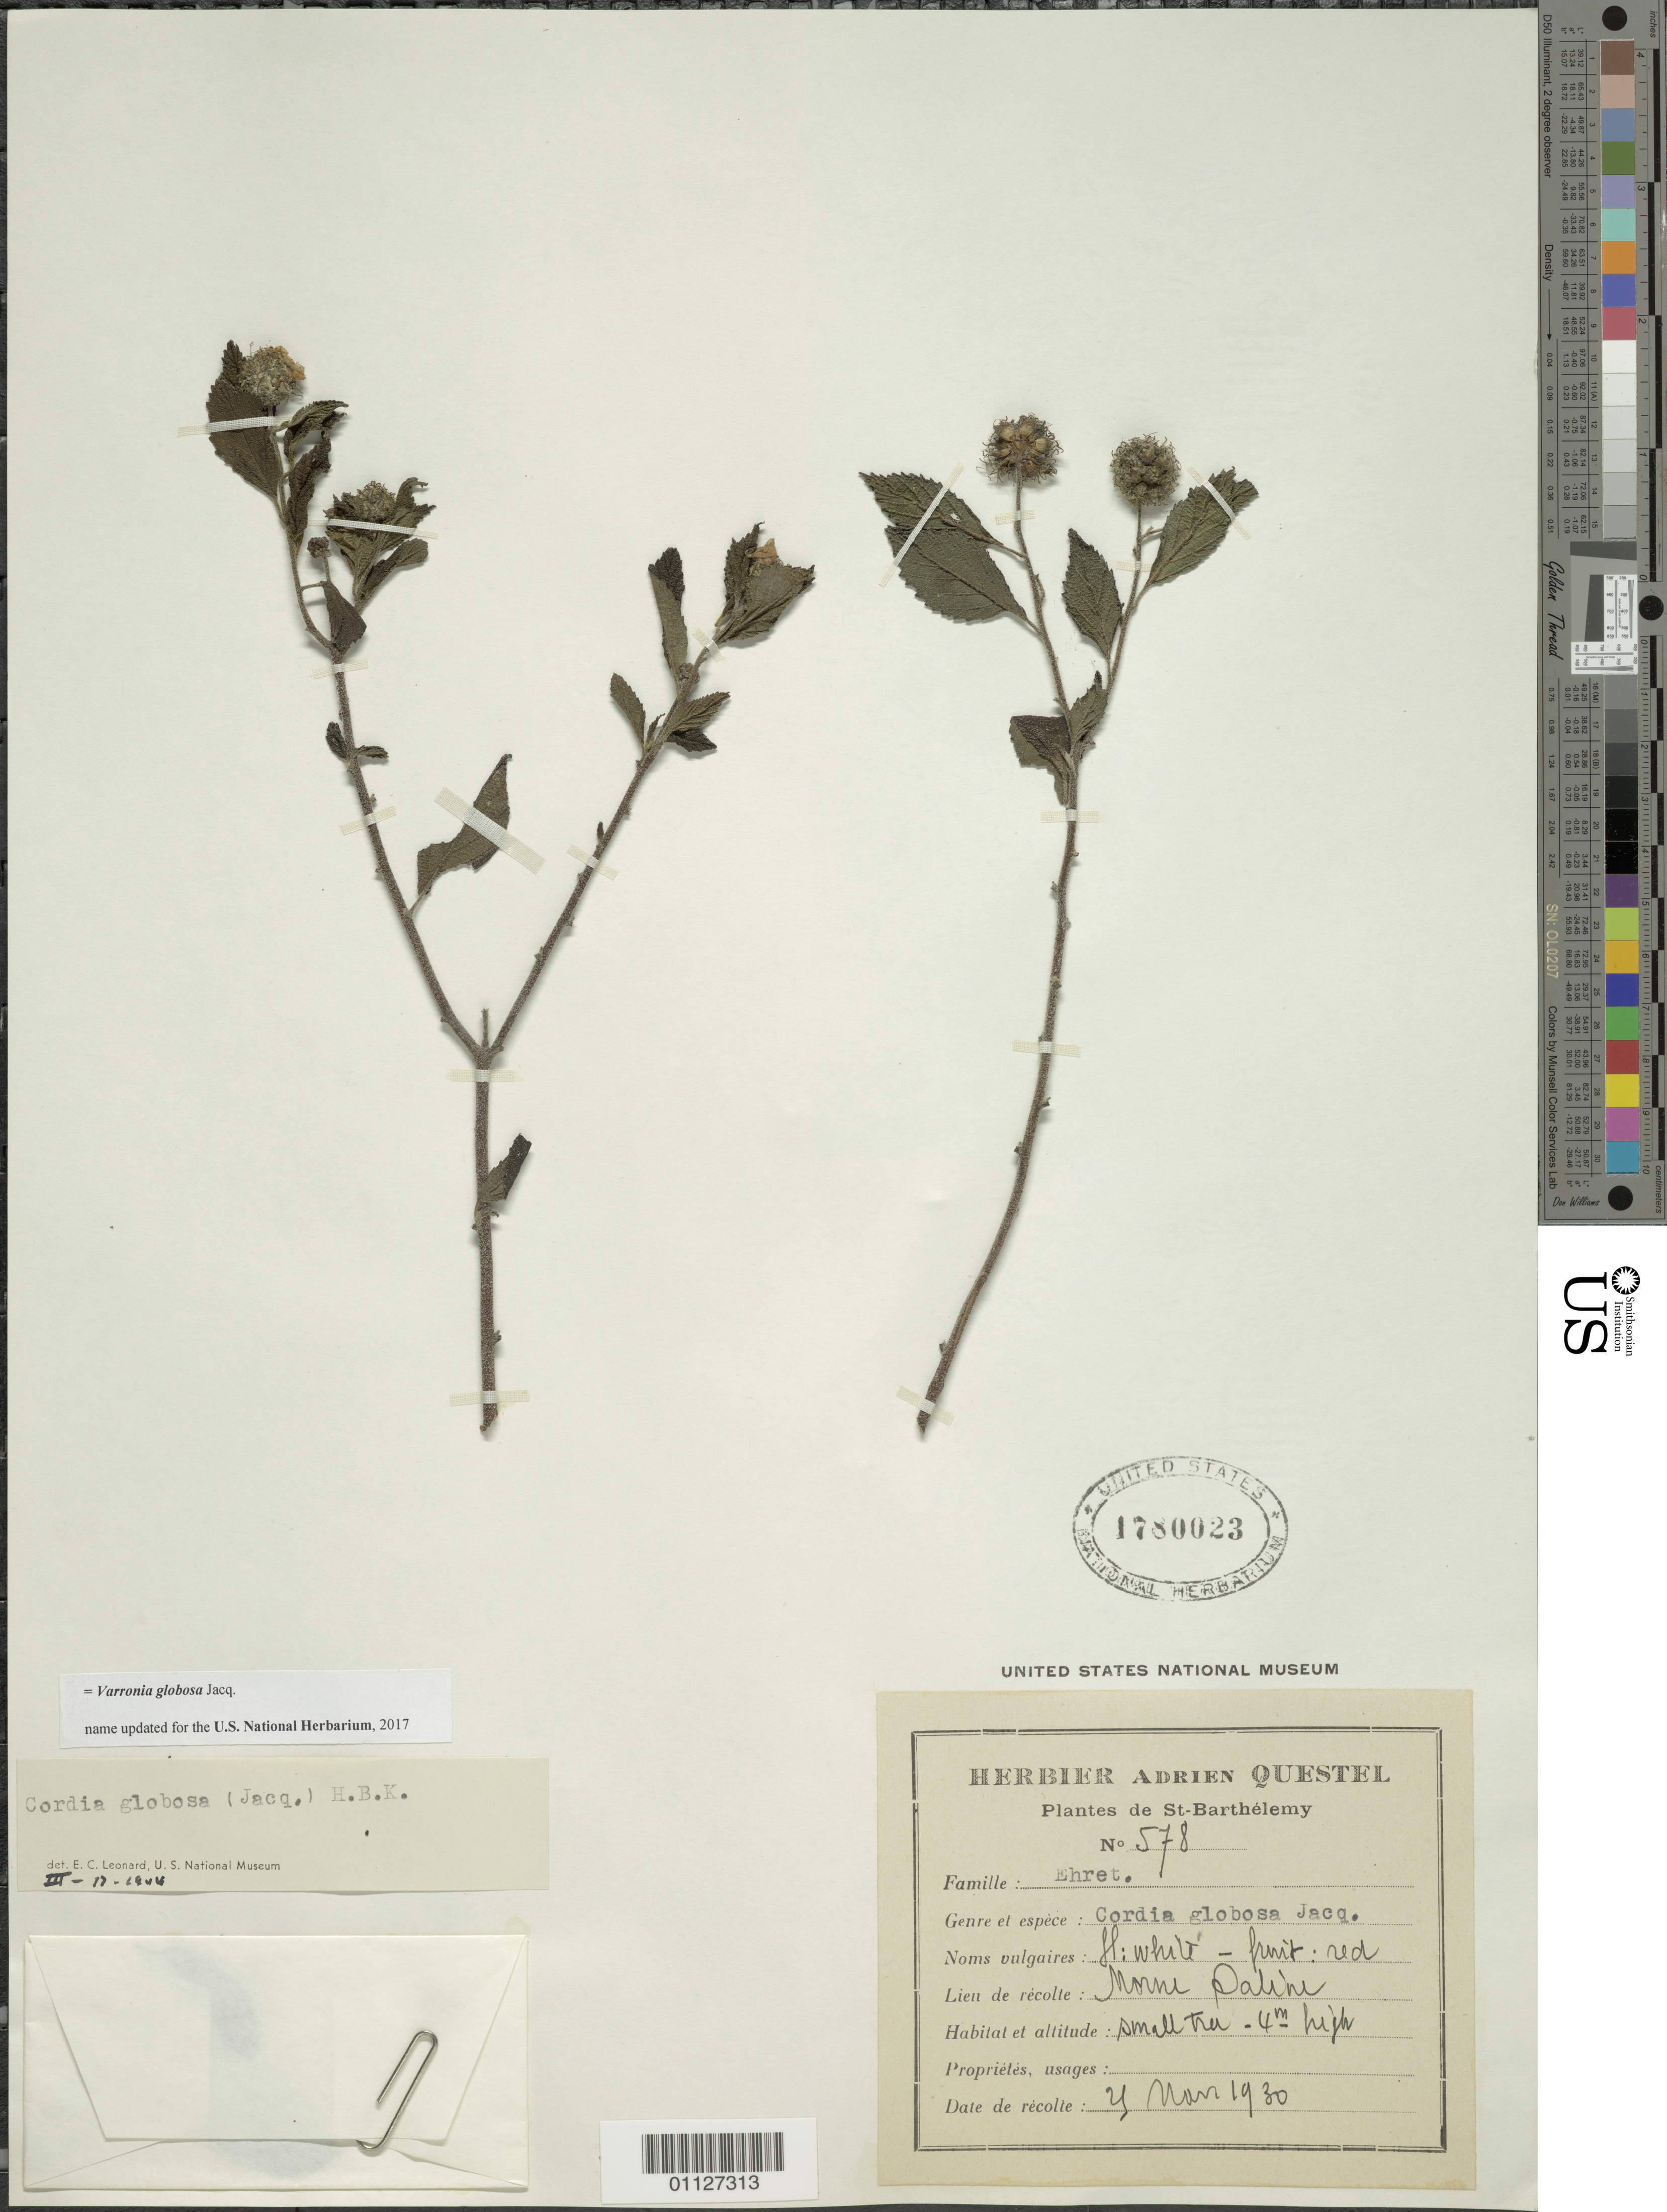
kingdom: Plantae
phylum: Tracheophyta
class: Magnoliopsida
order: Boraginales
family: Cordiaceae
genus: Varronia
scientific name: Varronia globosa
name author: Jacq.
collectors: A. Questel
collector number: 578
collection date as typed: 29 Mar 1930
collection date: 1930-03-29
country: Saint Barthélemy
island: St. Barthélemy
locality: Morne Saline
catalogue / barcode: US 1780023